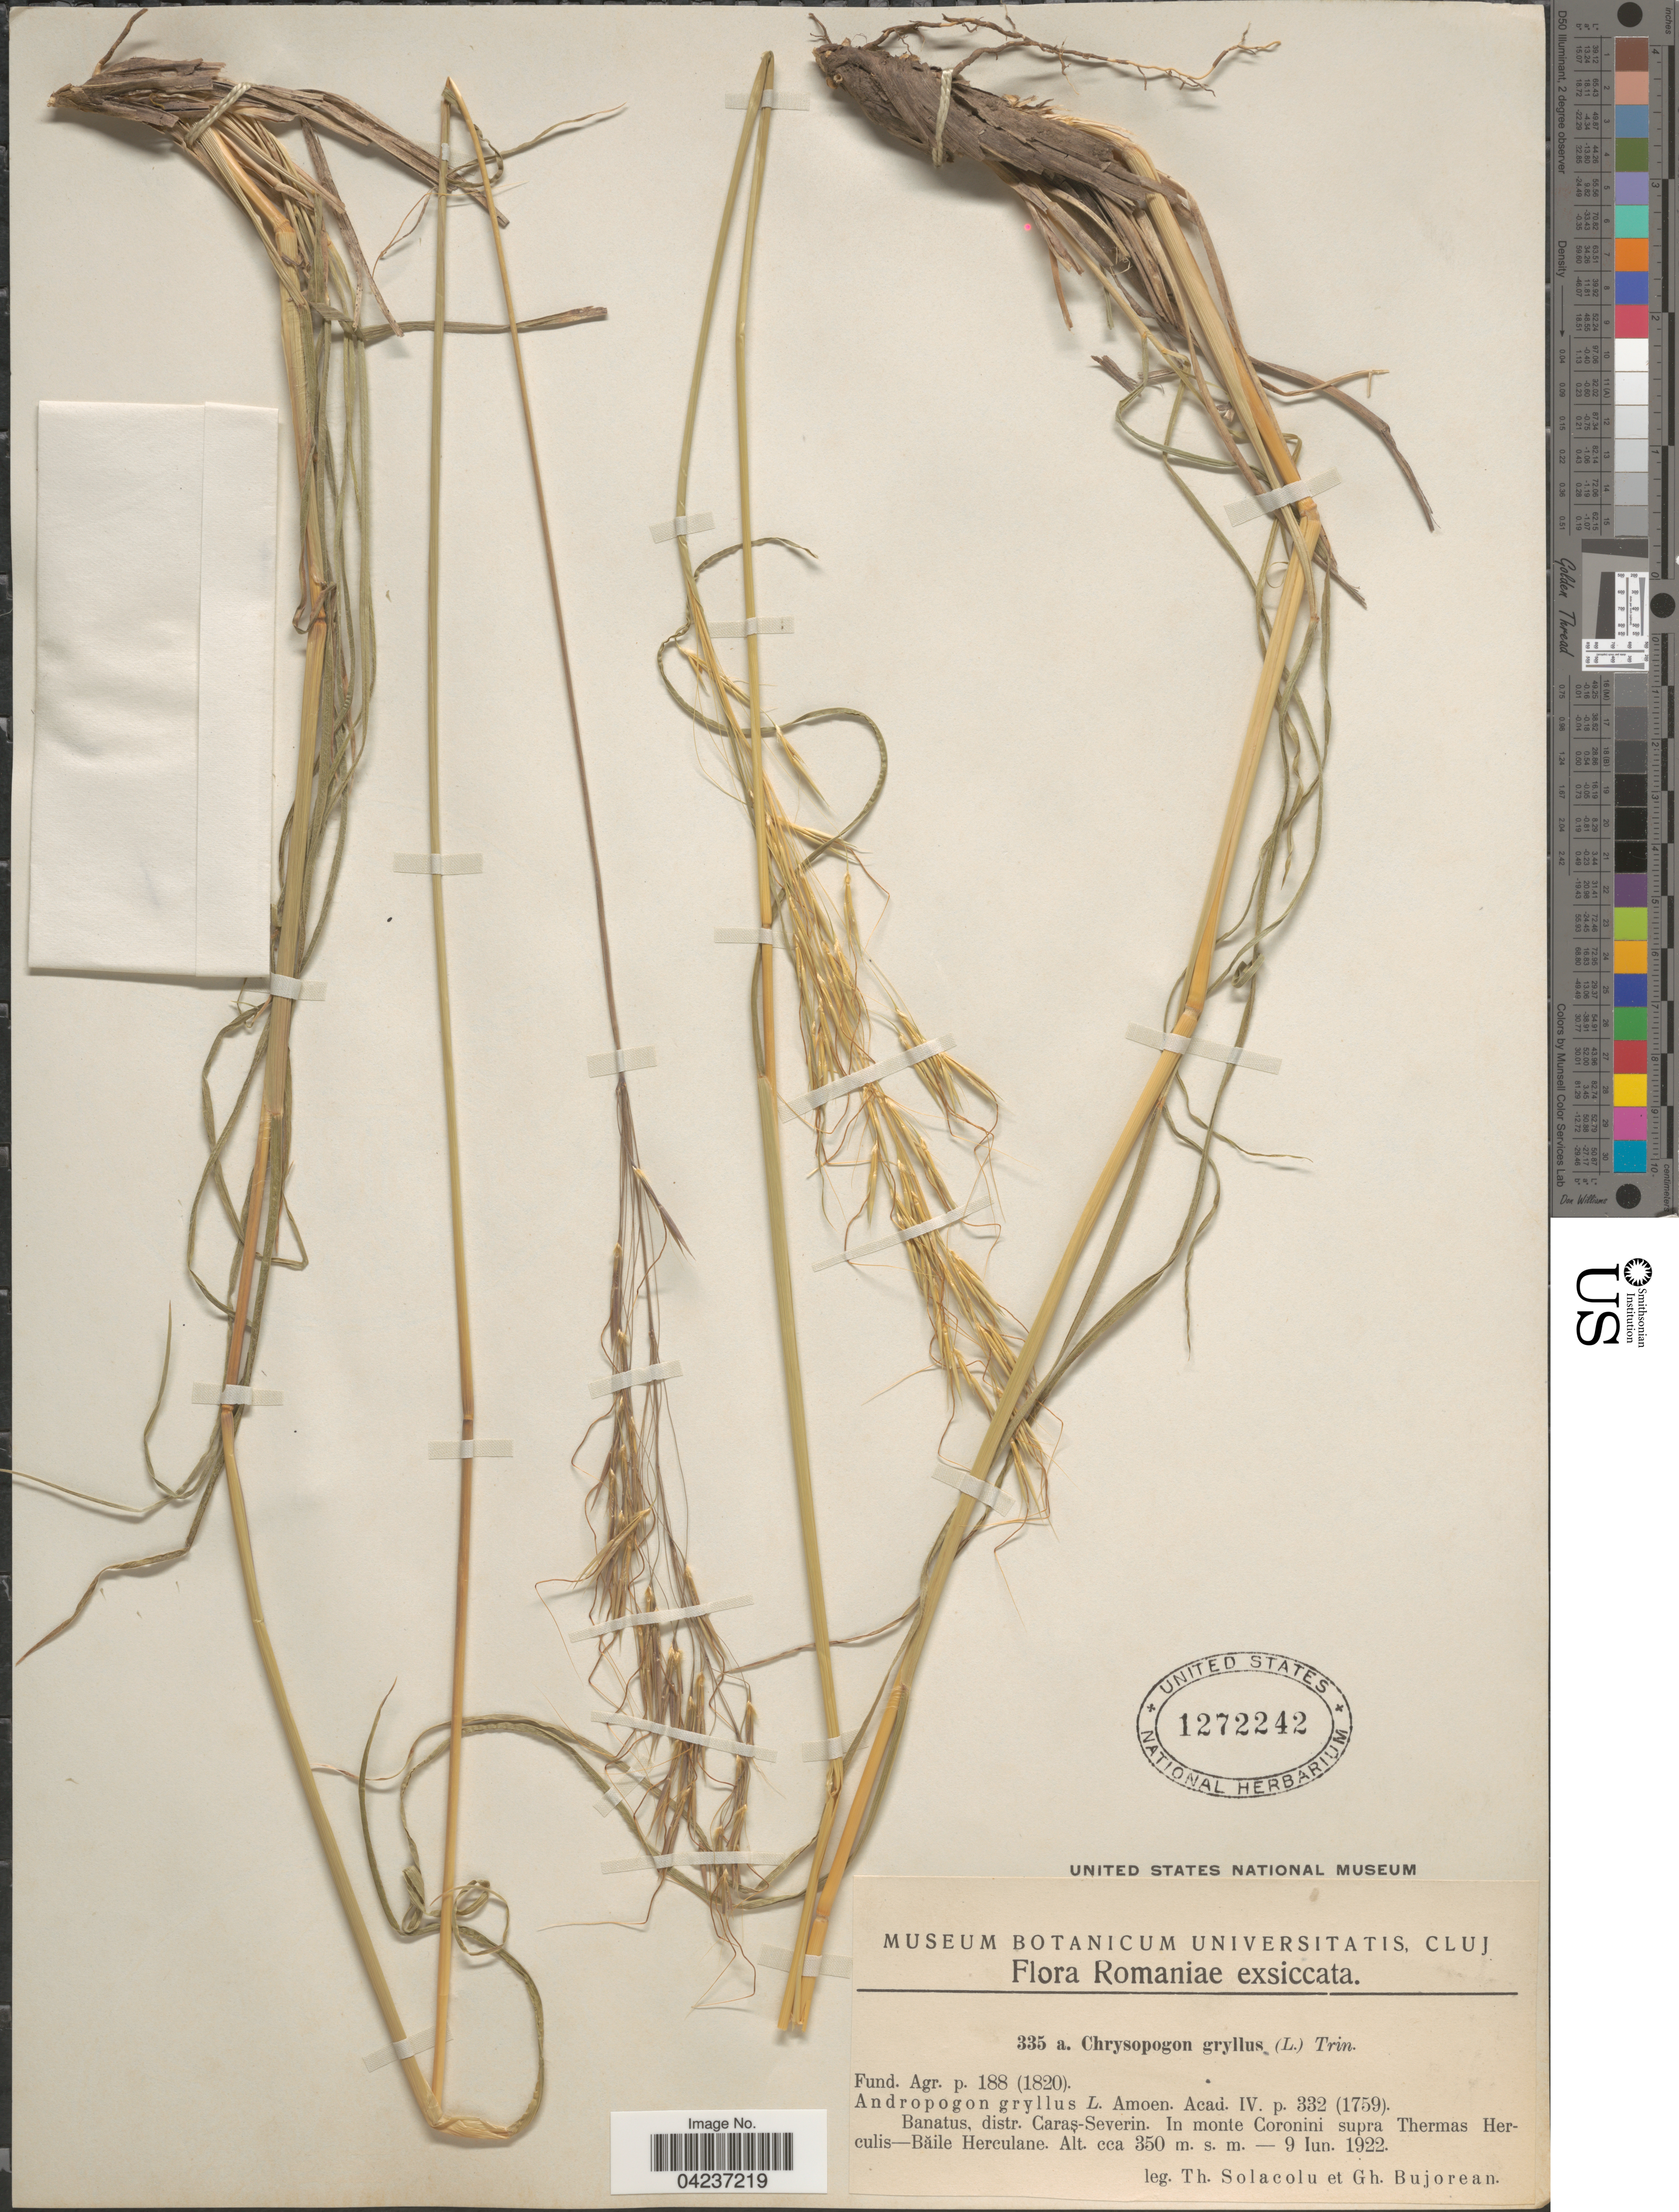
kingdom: Plantae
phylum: Tracheophyta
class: Liliopsida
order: Poales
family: Poaceae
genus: Chrysopogon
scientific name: Chrysopogon gryllus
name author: (L.) Trin.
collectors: T. Solacolu & G. Bujorean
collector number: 335a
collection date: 1922-06-09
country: Romania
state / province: Caras-Severin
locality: Romaniae. Banatus, distr. Caraş-Severin. In monte Coronini supra Thermas Herculis-Băile Herculane.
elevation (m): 350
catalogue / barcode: US 1272242